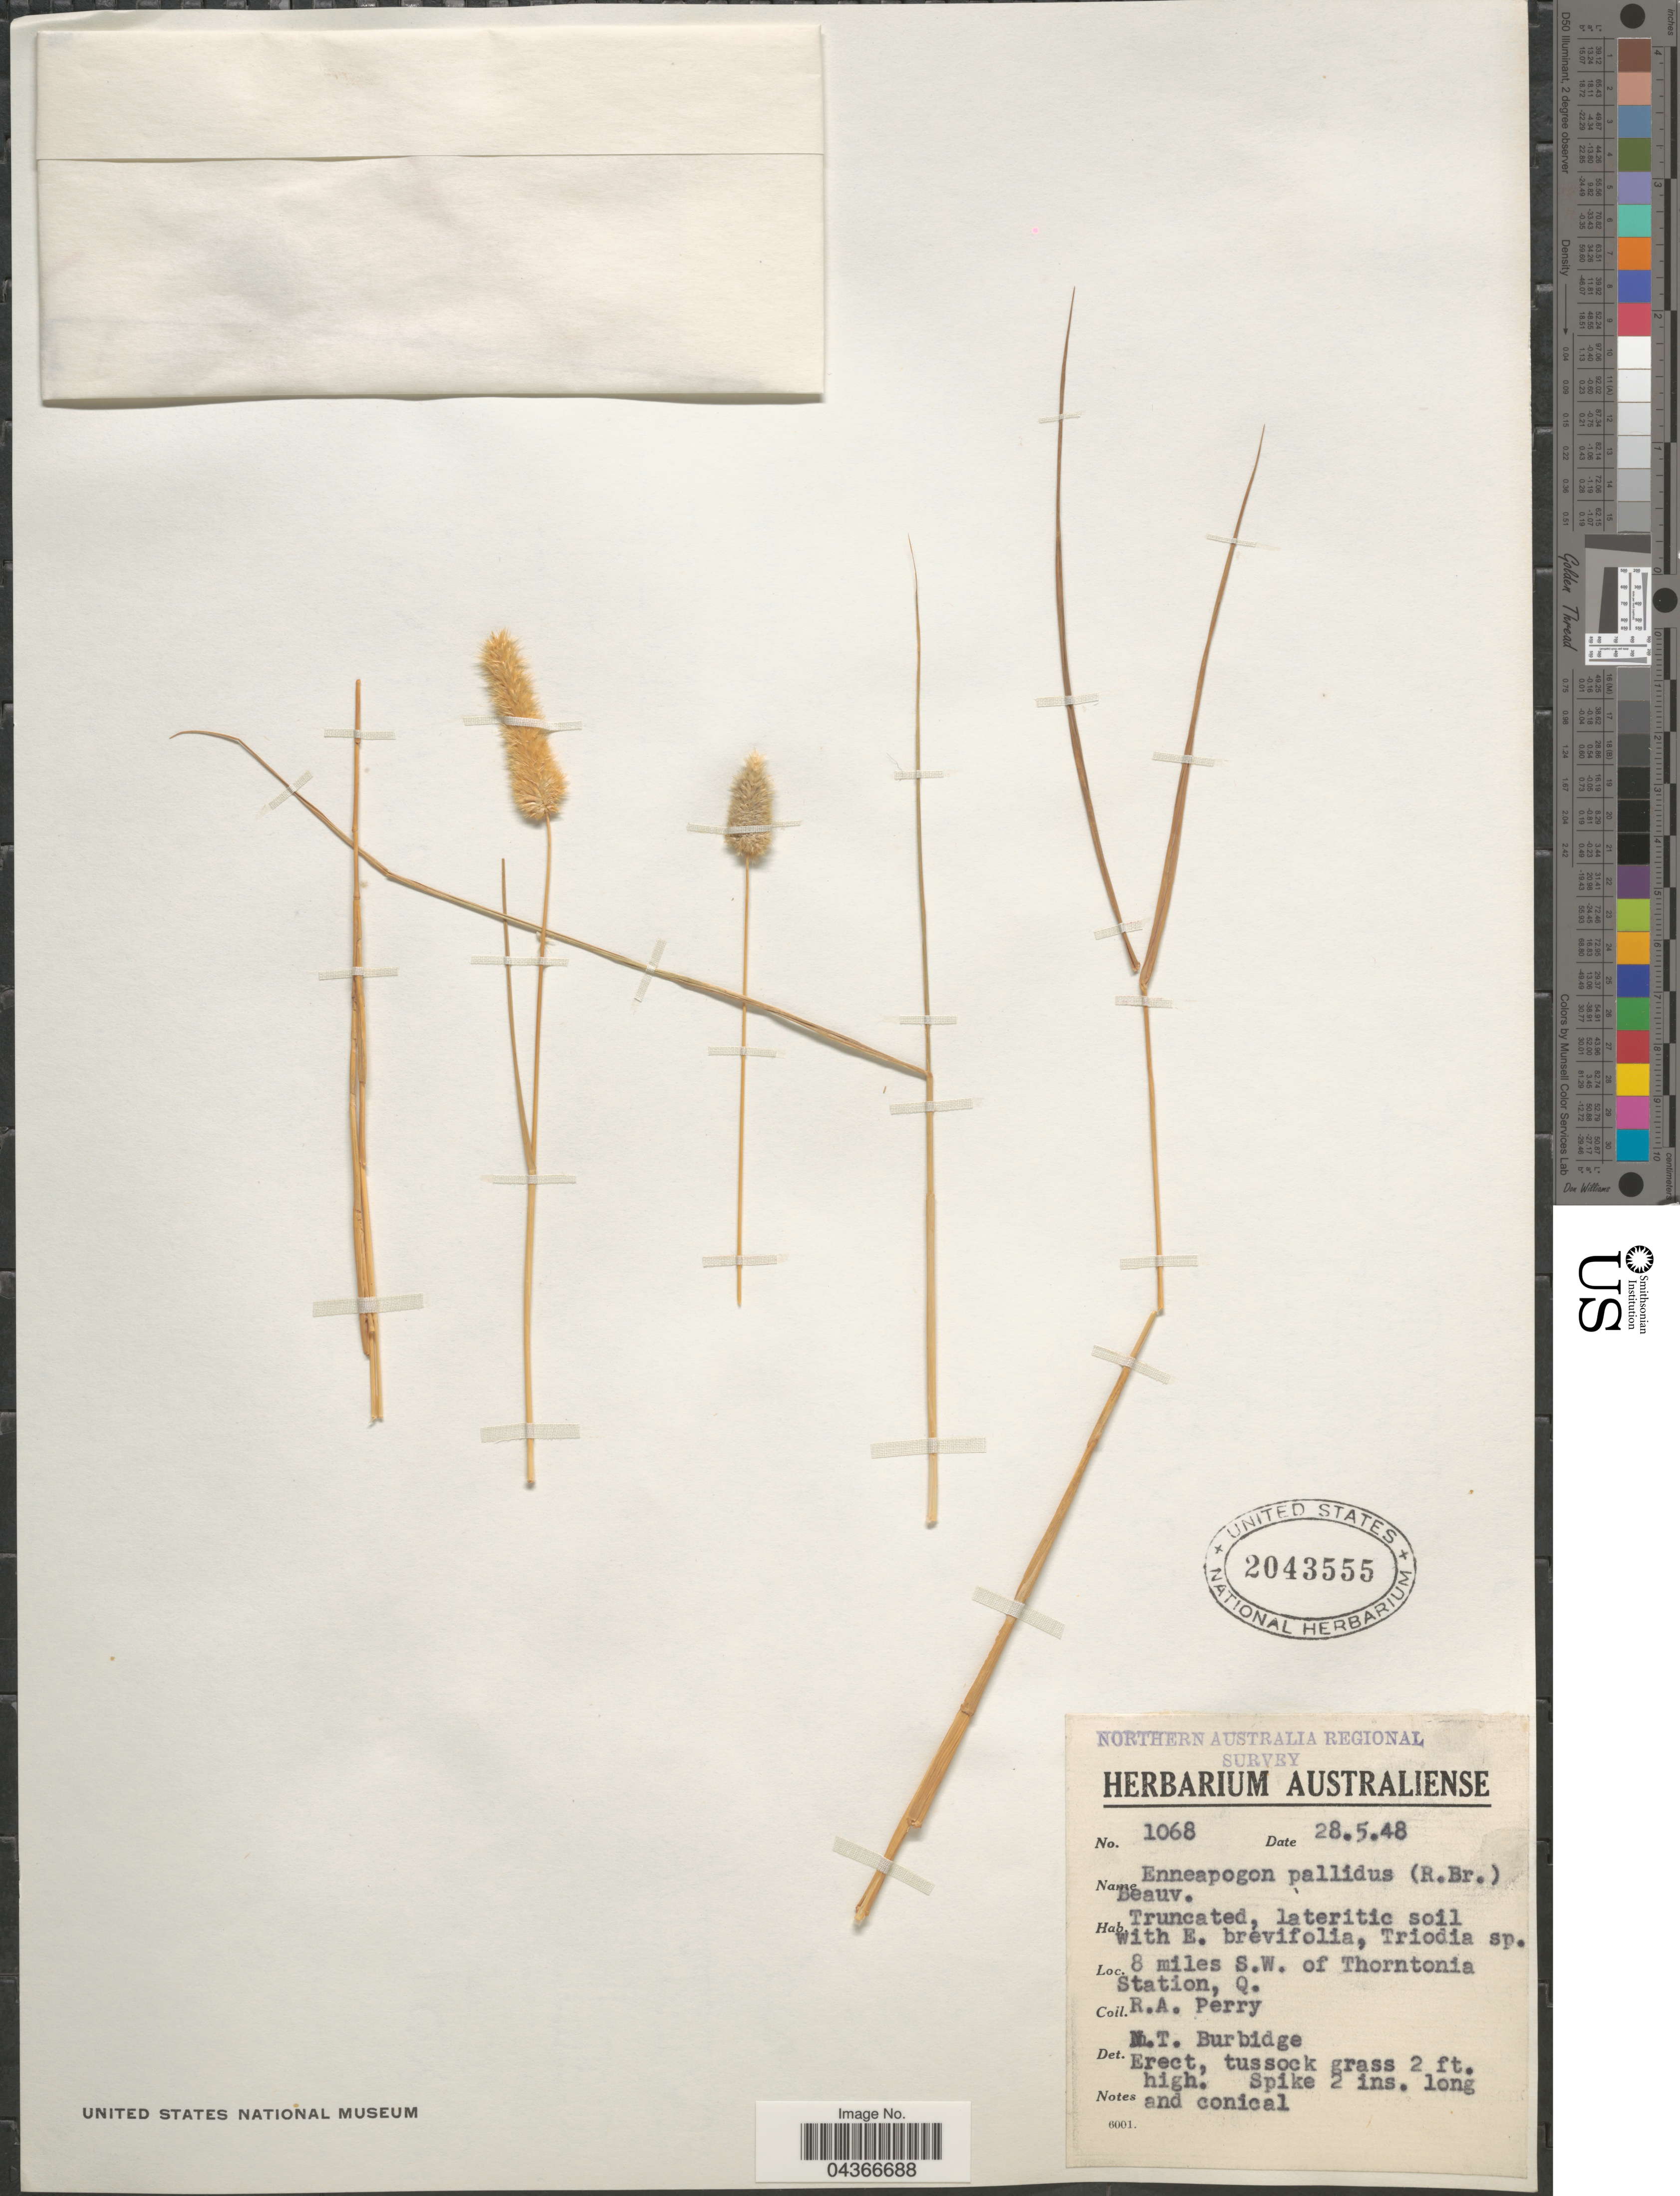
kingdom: Plantae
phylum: Tracheophyta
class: Liliopsida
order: Poales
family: Poaceae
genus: Enneapogon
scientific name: Enneapogon pallidus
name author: (R. Br.) P. Beauv.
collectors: Perry, R. A.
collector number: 1068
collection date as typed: Transcribed d/m/y: 28/5/48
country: Australia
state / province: Queensland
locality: Northern Australia Regional Survey. 8 miles S.W. of Thorntonia Station.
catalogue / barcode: US 2043555